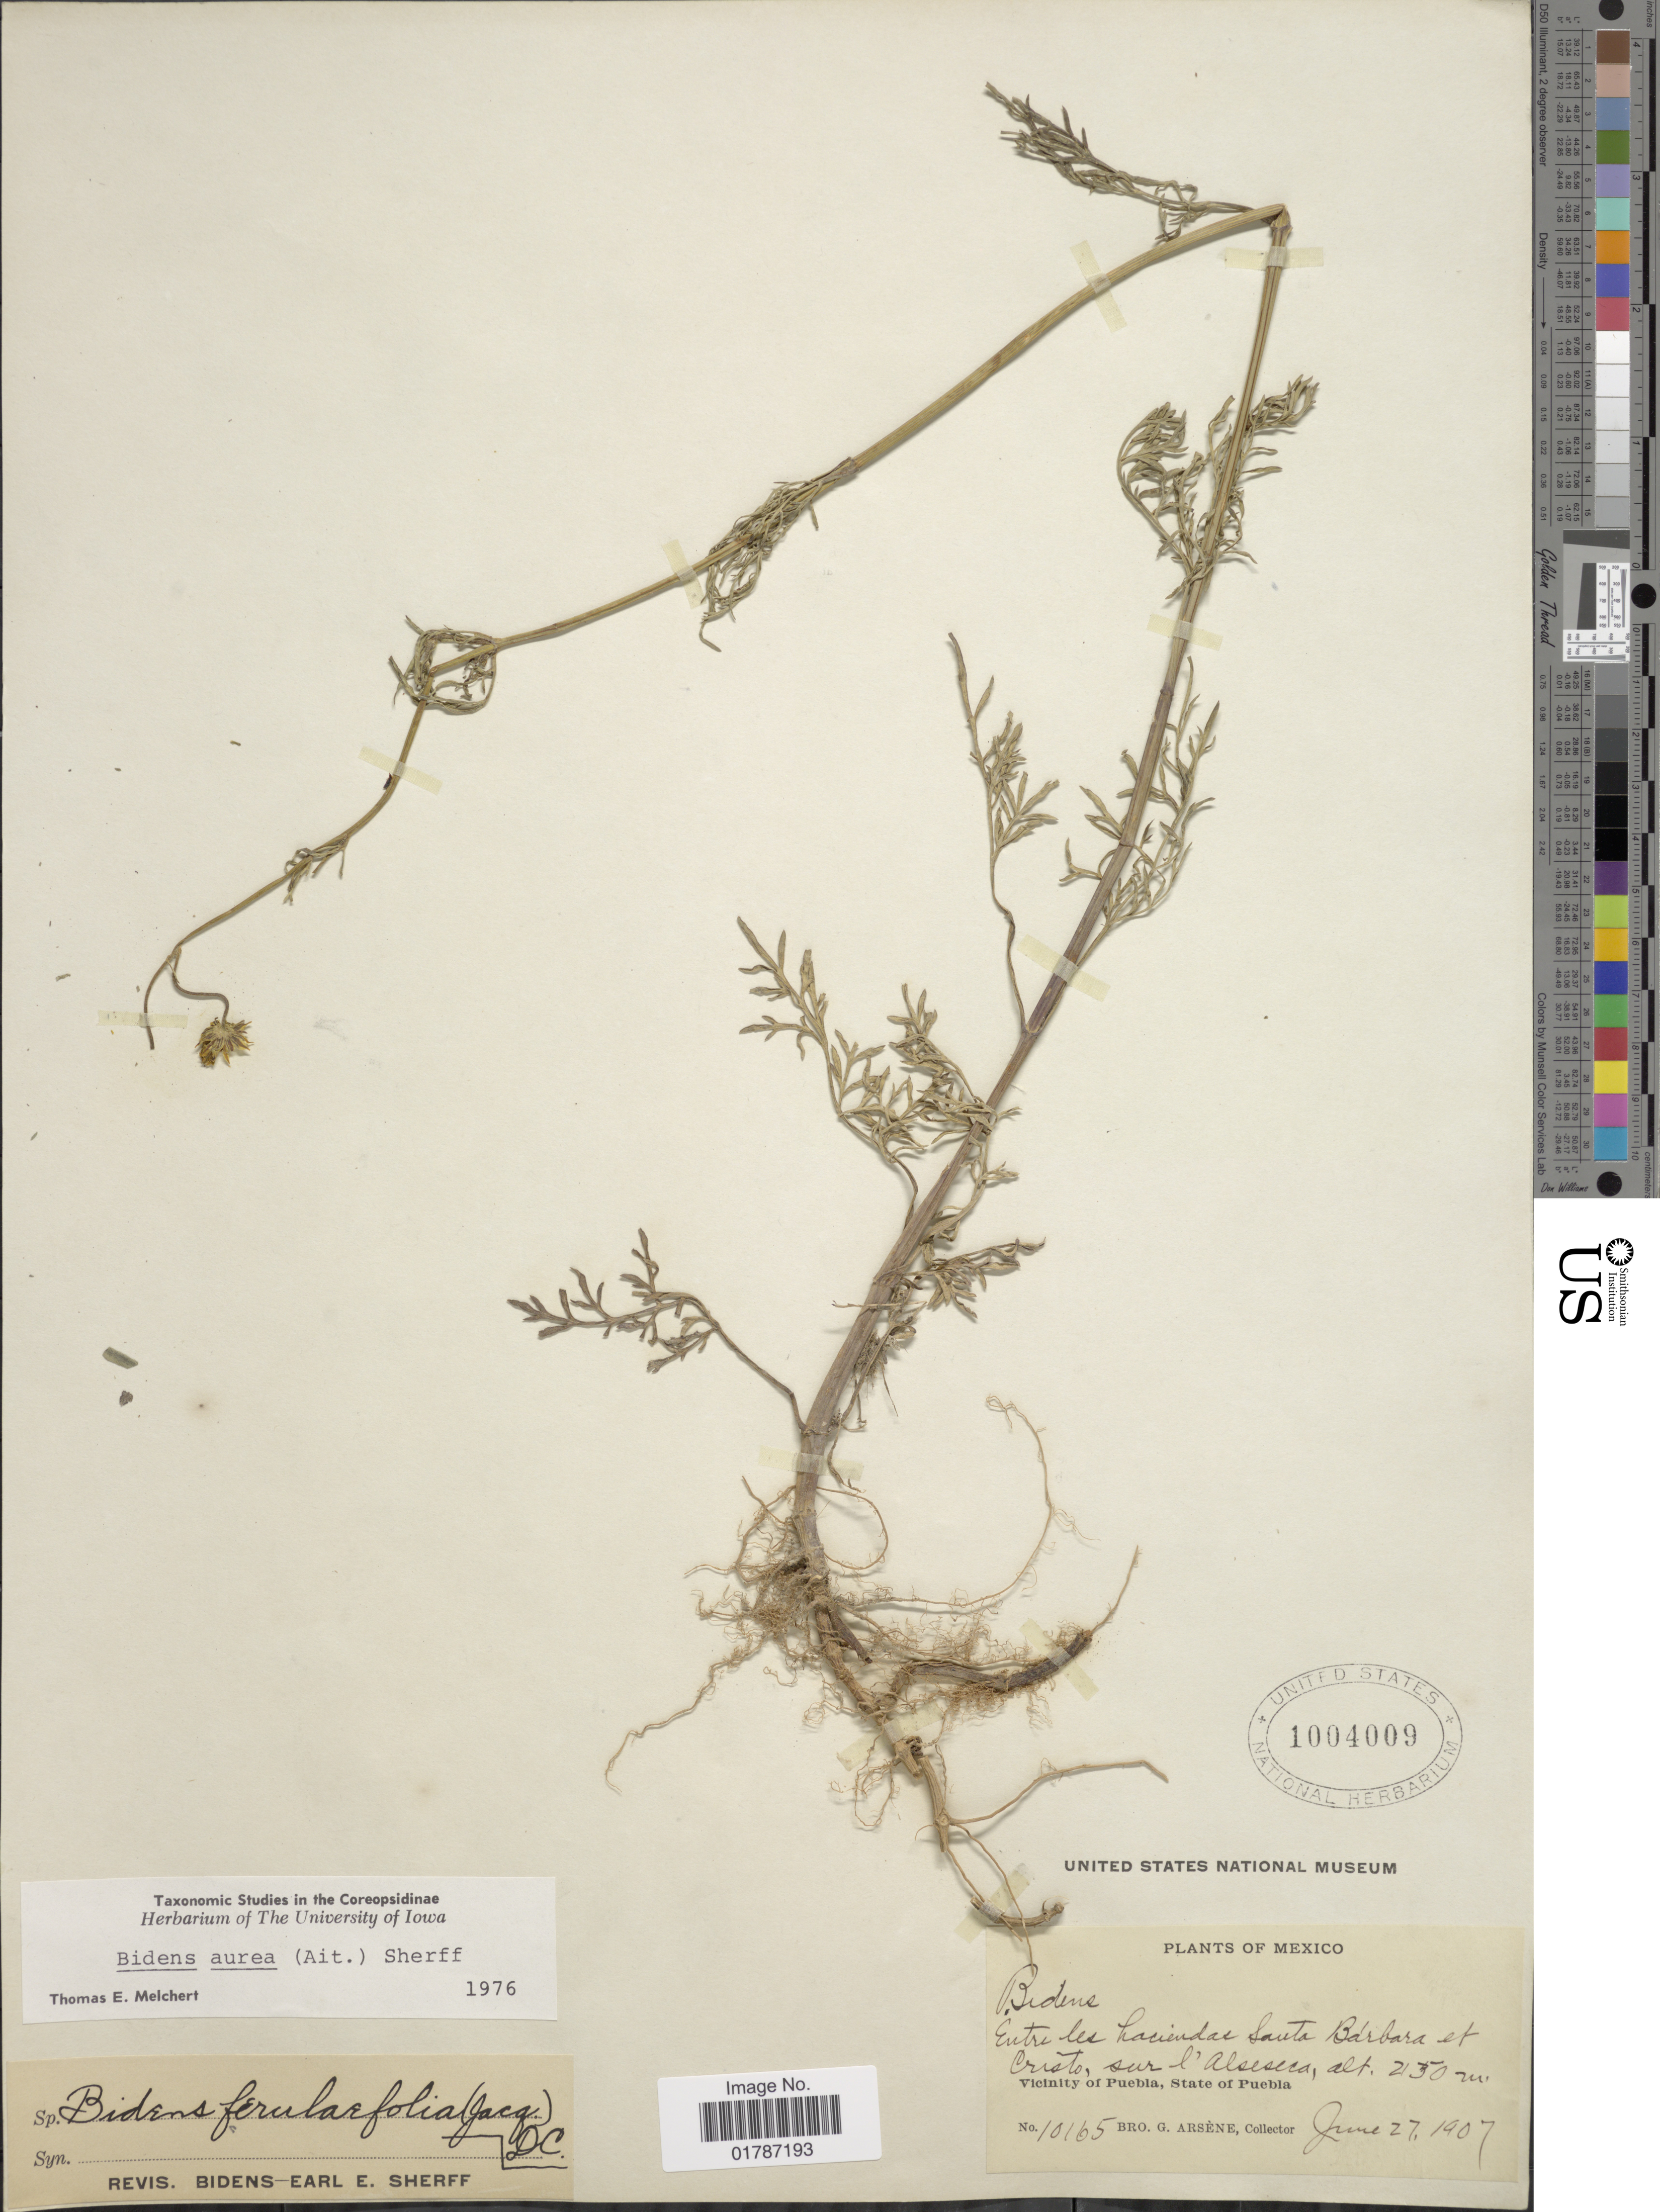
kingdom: Plantae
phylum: Tracheophyta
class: Magnoliopsida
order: Asterales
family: Asteraceae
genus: Bidens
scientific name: Bidens aurea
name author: (Aiton) Sherff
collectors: Bro. G. Arsène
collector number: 10165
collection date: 1907-06-27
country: Mexico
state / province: Puebla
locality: Entre les haciendas Santa Barbara et Cristo, sur l' Alseseca, Vicinity of Puebla, State of Puebla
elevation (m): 2150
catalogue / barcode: US 1004009